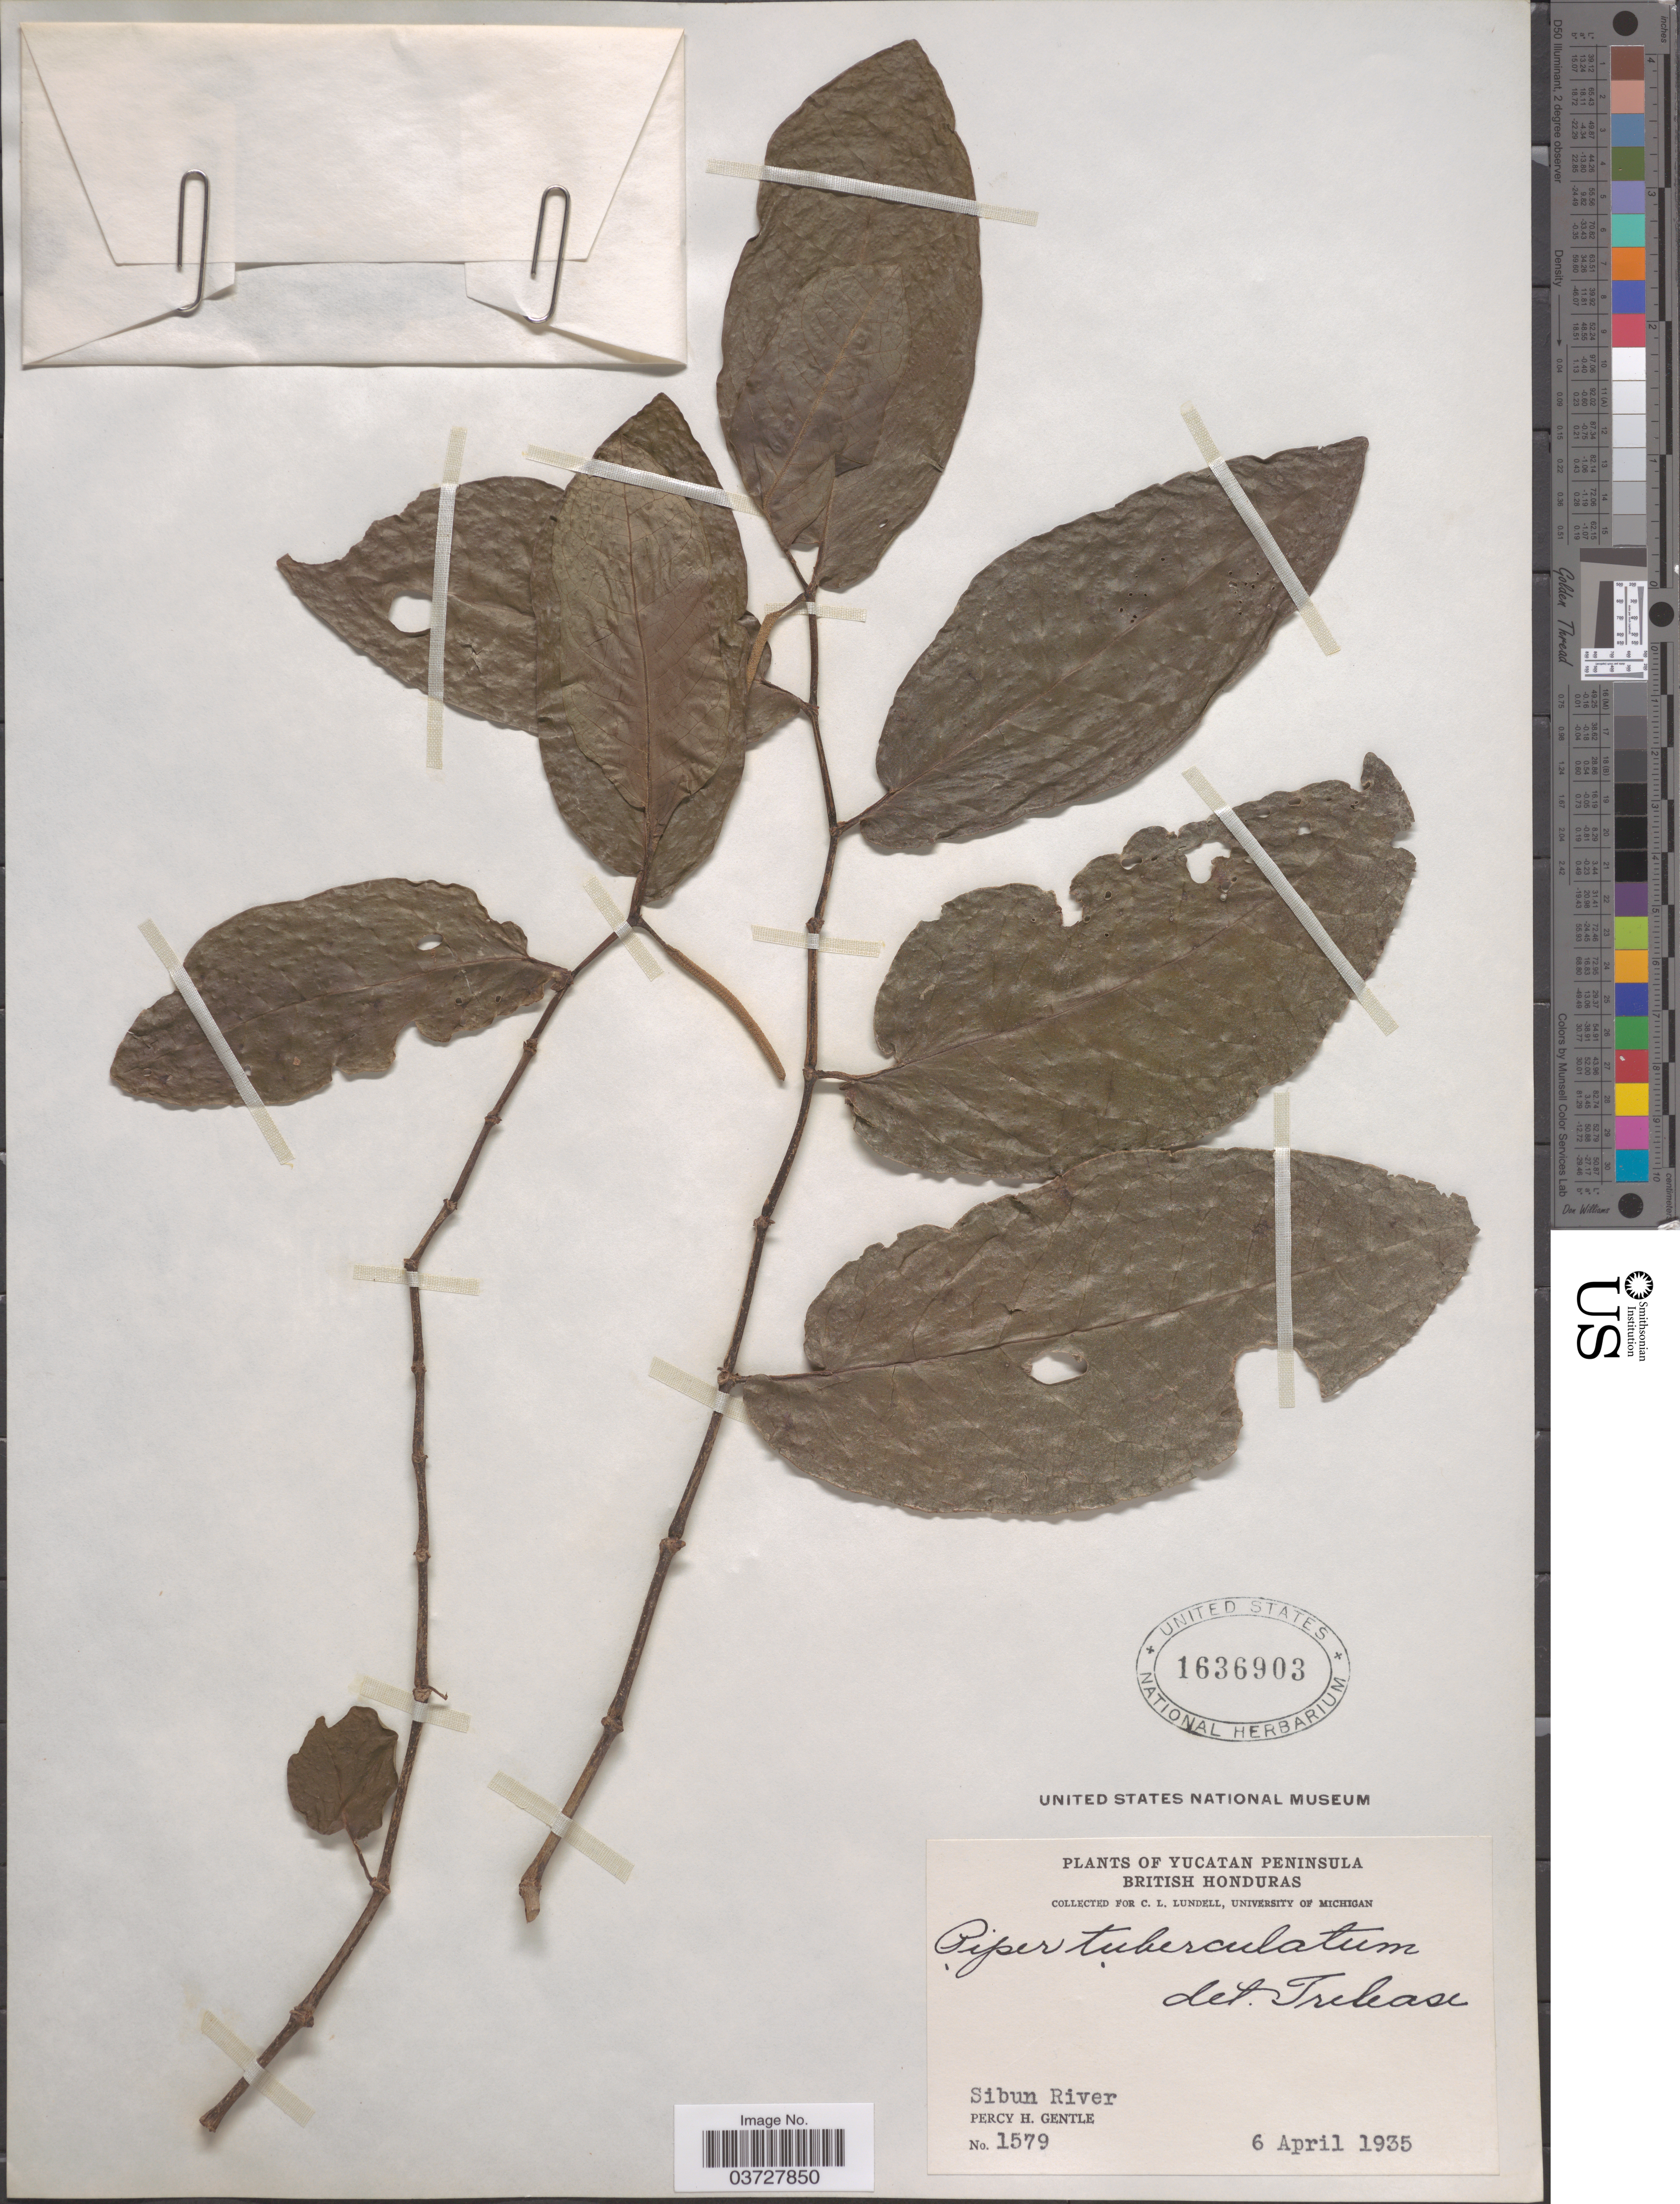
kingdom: Plantae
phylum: Tracheophyta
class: Magnoliopsida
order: Piperales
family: Piperaceae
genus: Piper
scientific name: Piper tuberculatum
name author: Jacq.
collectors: P. H. Gentle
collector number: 1579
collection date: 1935-04-06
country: Belize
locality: Yucatan Peninsula. British Honduras. Sibun River.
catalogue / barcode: US 1636903